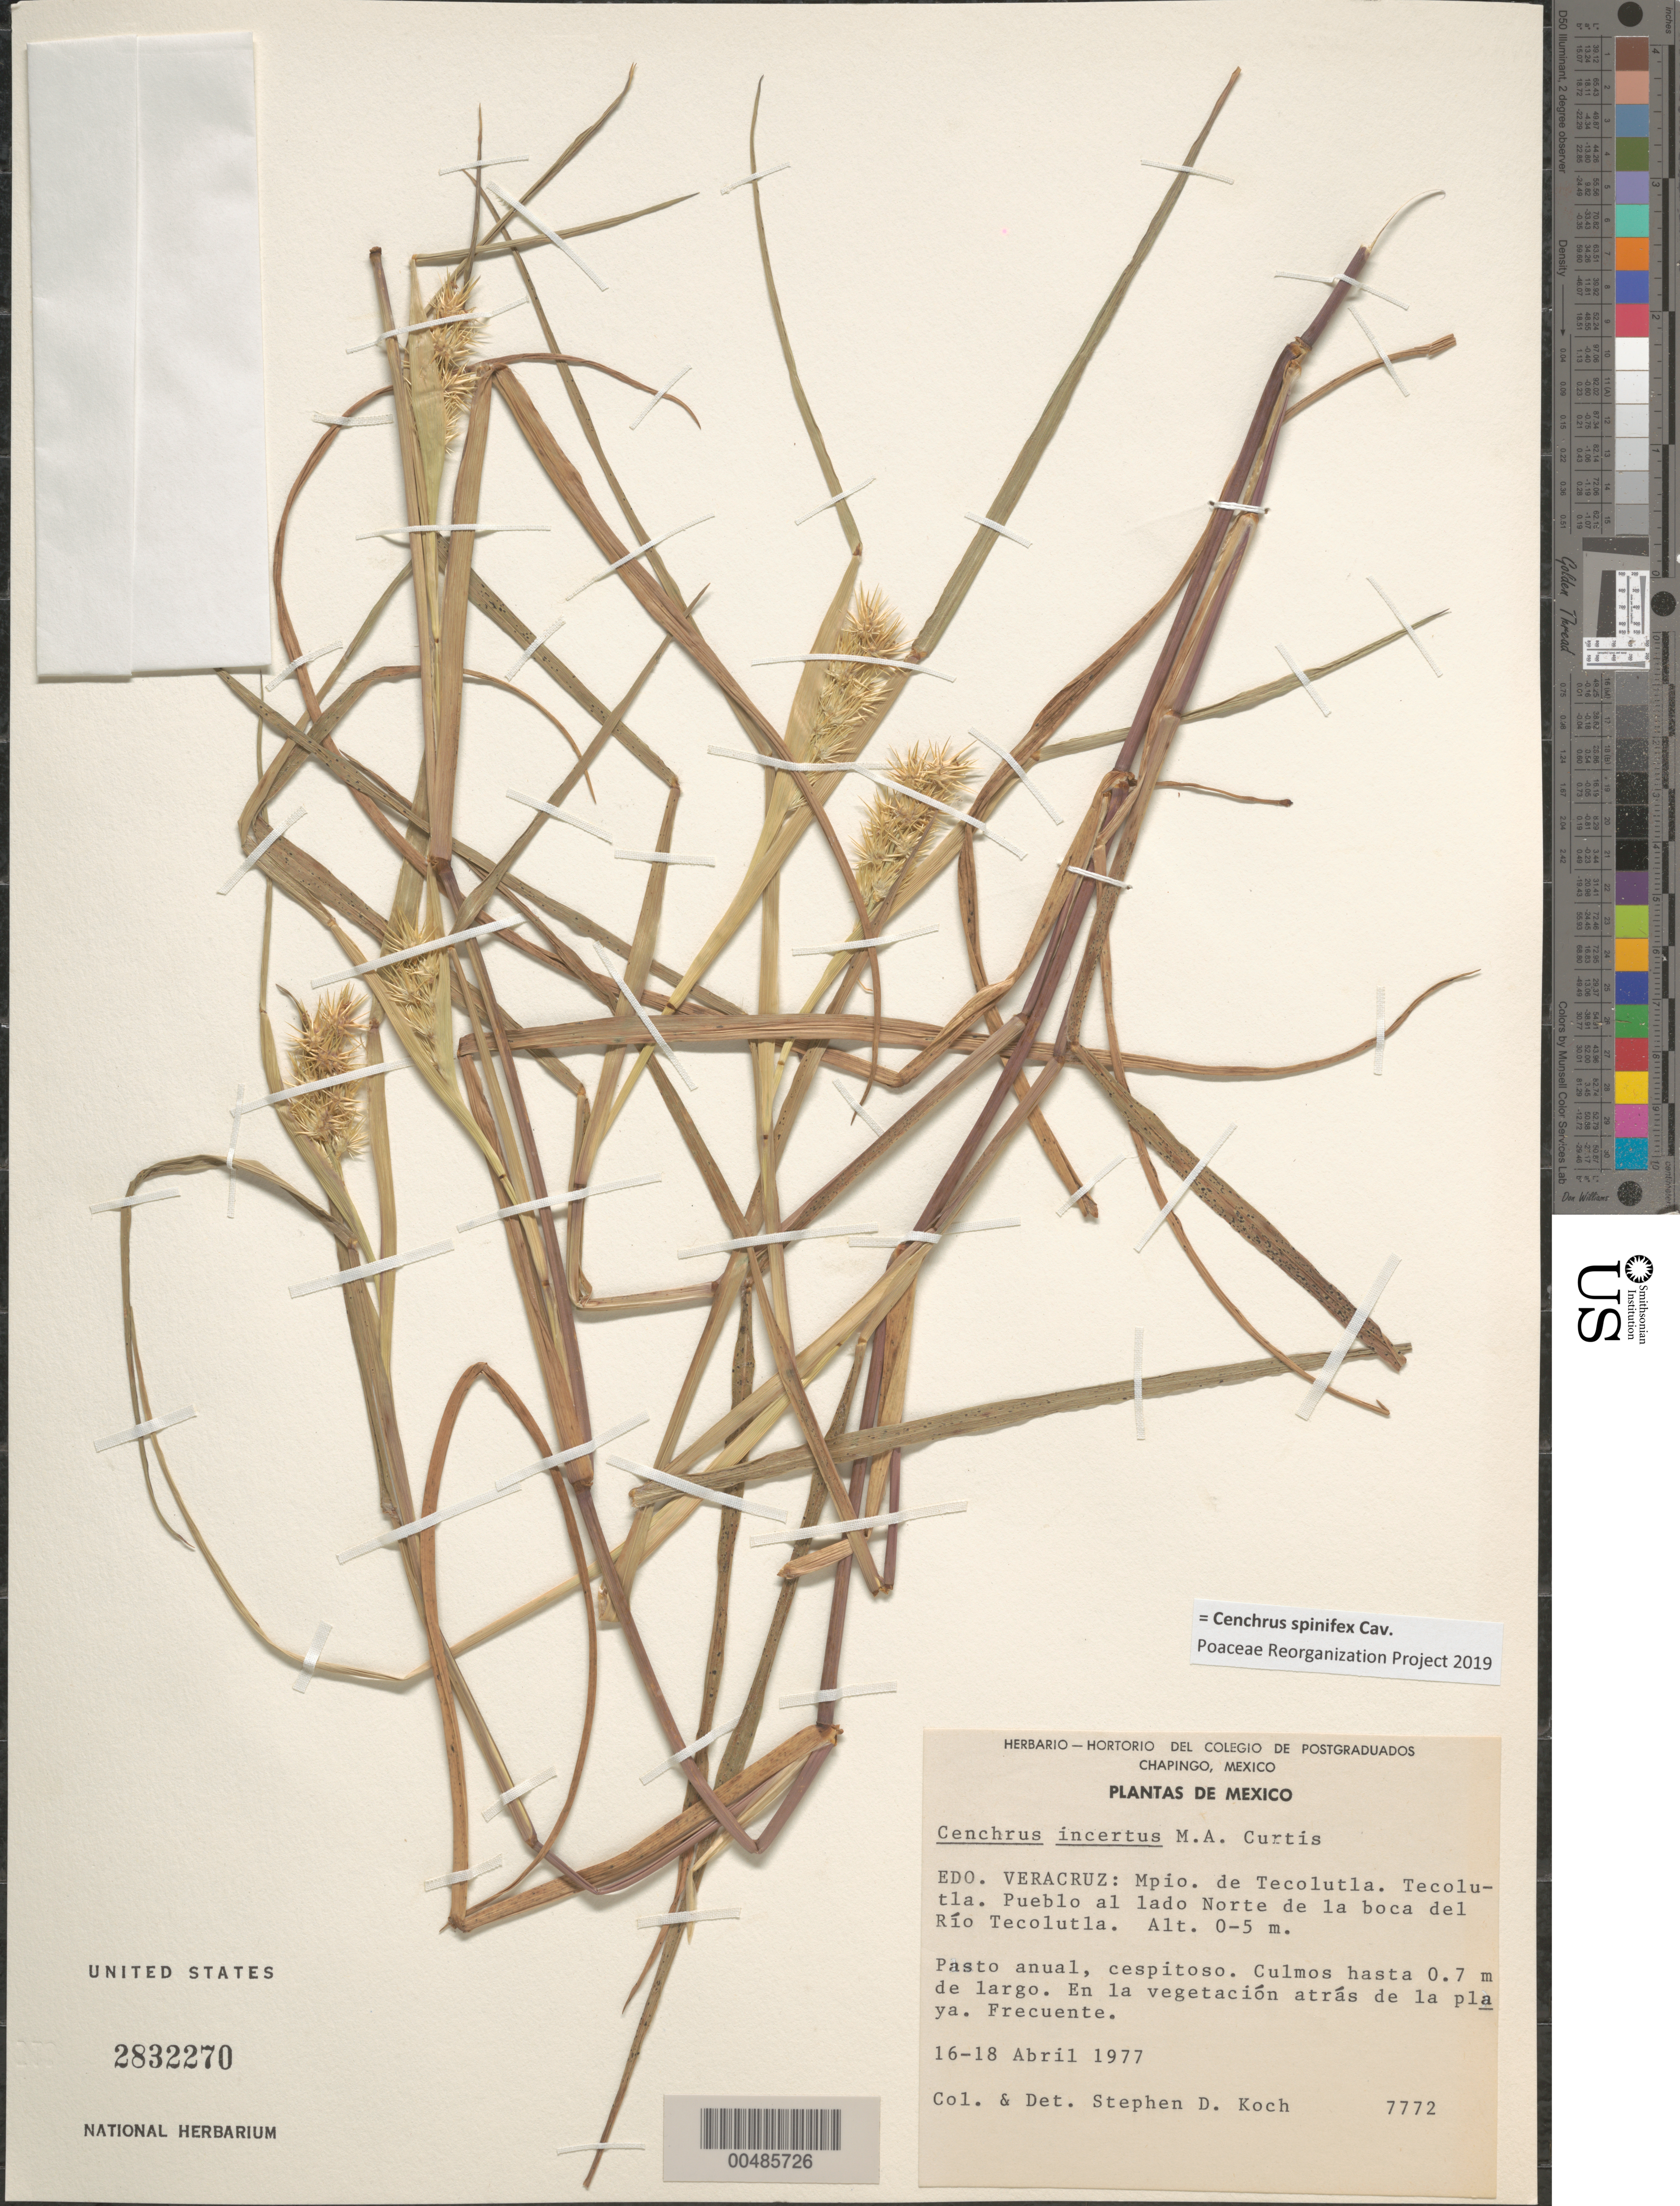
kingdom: Plantae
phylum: Tracheophyta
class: Liliopsida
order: Poales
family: Poaceae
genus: Cenchrus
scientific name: Cenchrus spinifex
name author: Cav.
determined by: Poaceae Reorganization Project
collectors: S. D. Koch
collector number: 7772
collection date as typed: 16 Apr 1977 to 18 Apr 1977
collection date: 1977-04-16/1977-04-18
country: Mexico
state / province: Veracruz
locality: Mun de Tecolutla, Tecolutla, Pueblo al lado N de la boca del R¡o Tecolutla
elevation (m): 0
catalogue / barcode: US 2832270